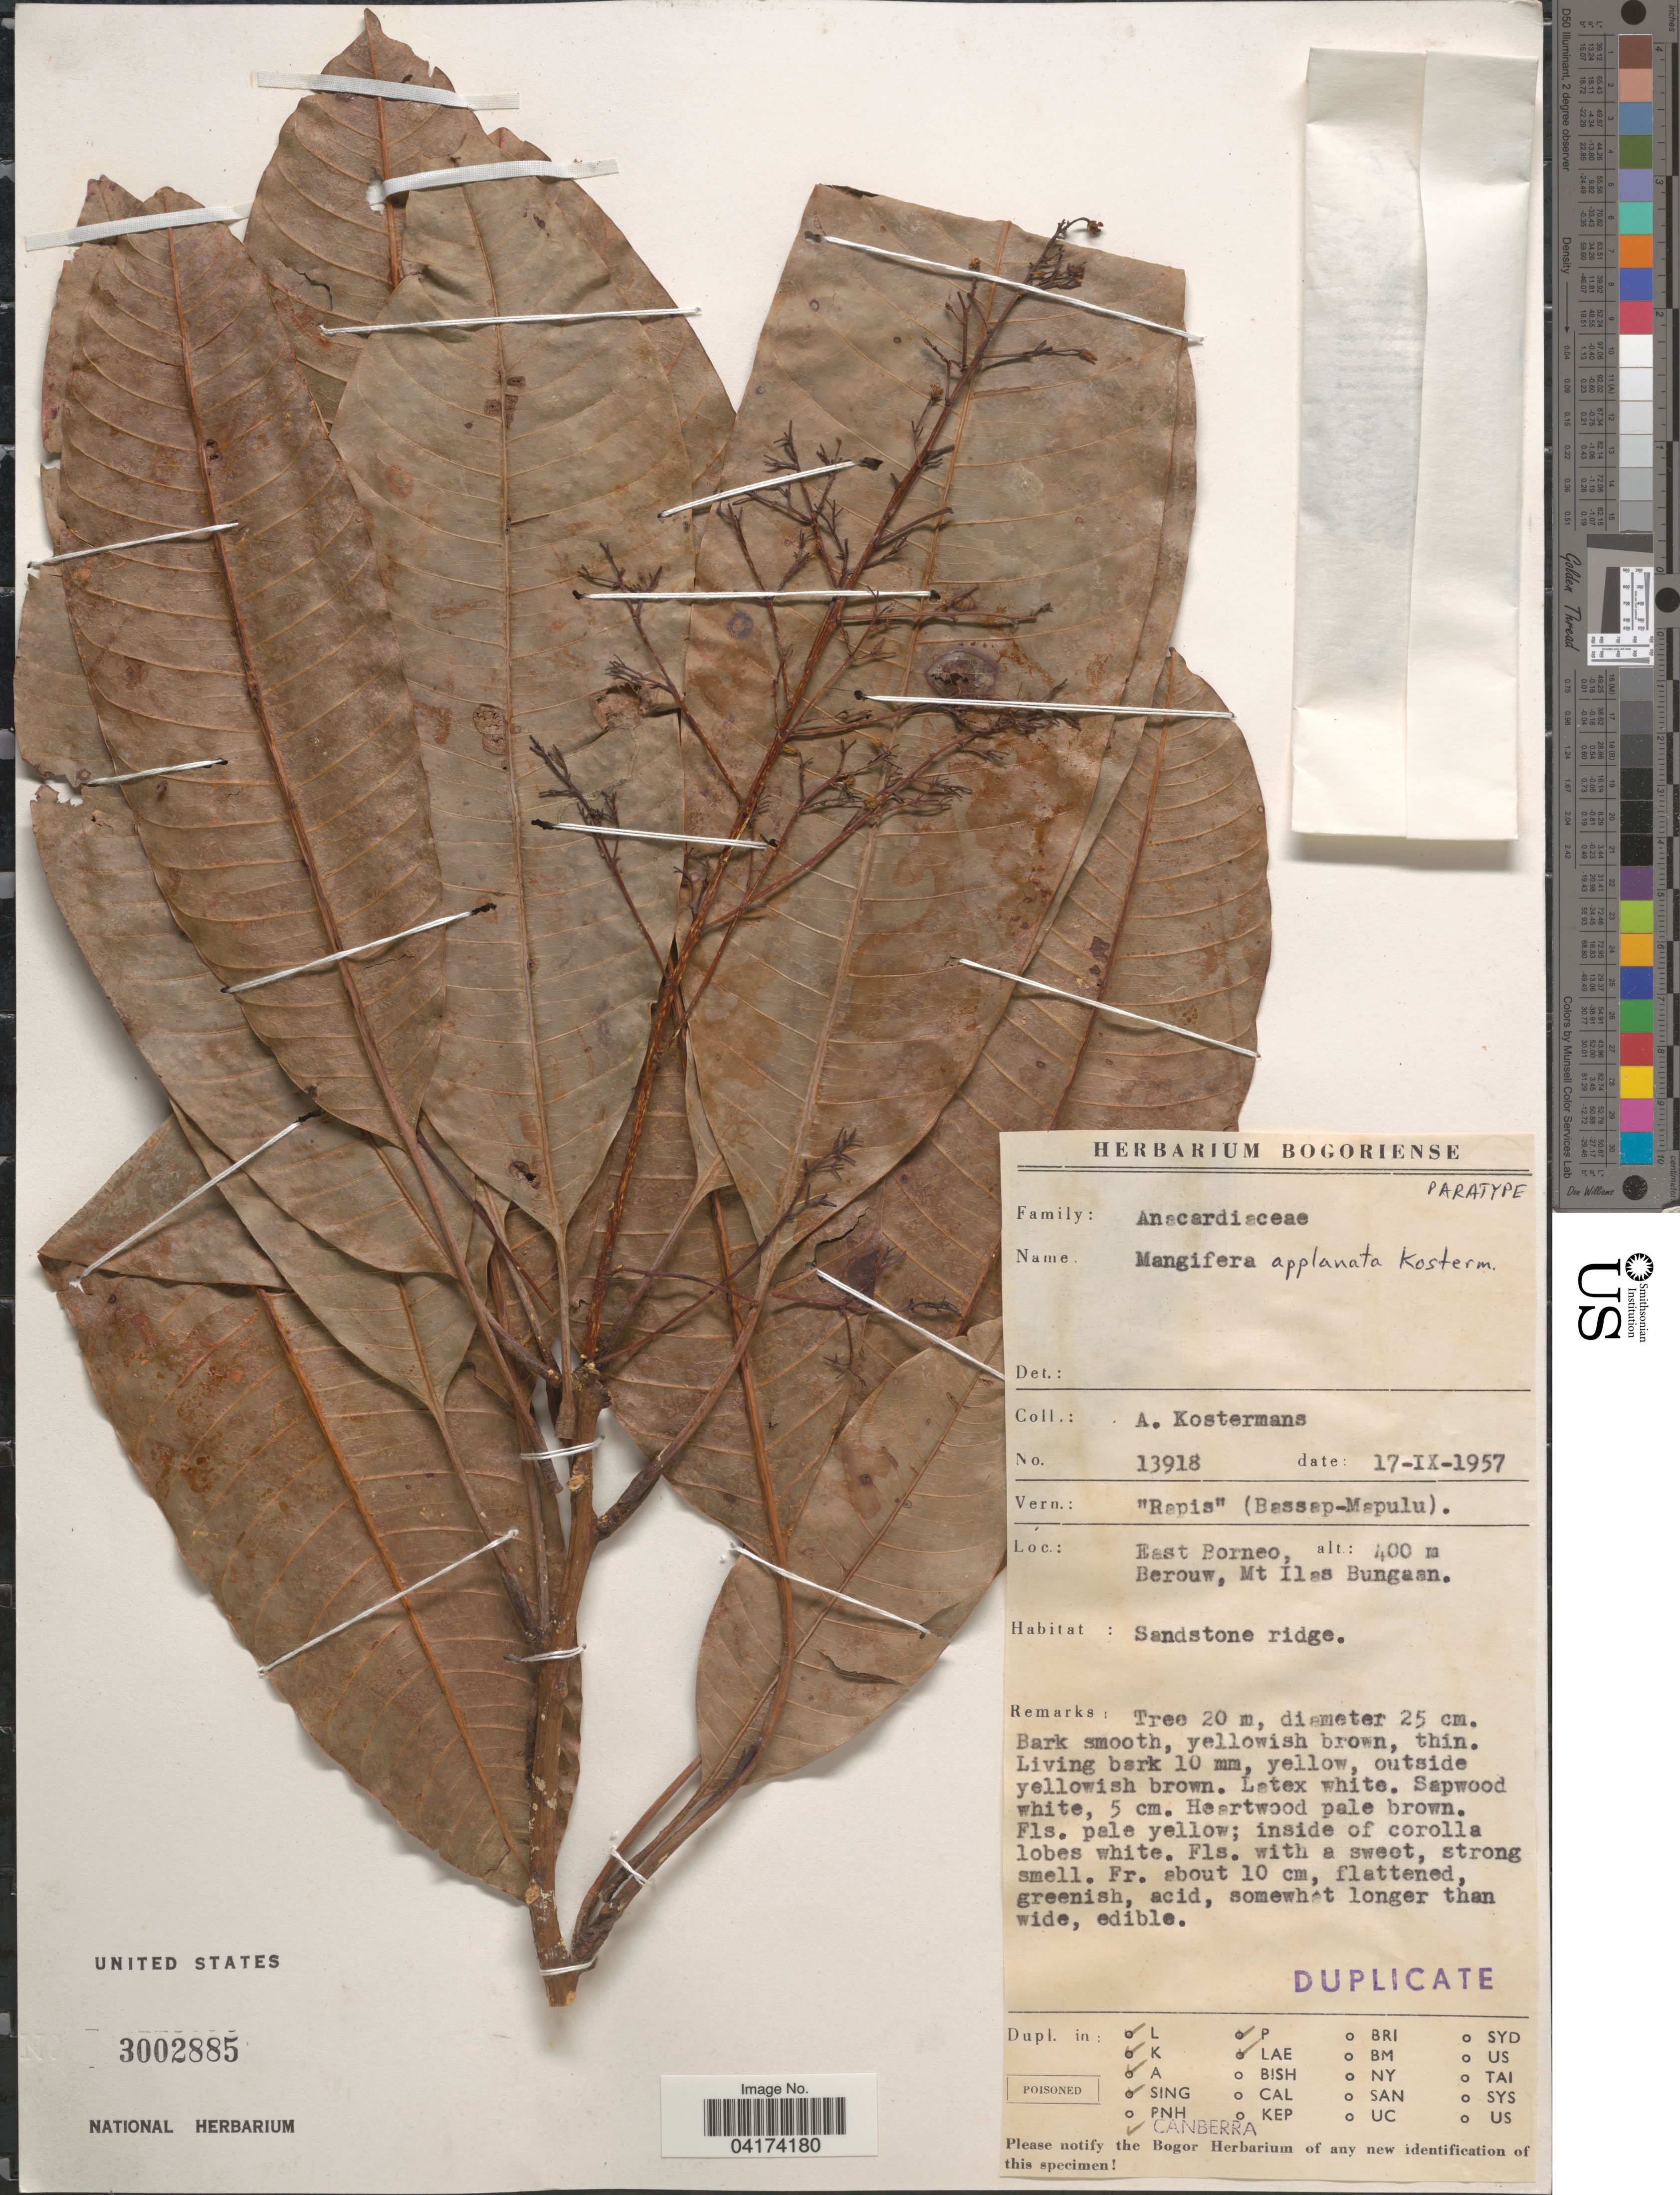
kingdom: Plantae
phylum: Tracheophyta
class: Magnoliopsida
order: Sapindales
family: Anacardiaceae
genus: Mangifera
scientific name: Mangifera applanata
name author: Kosterm.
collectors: A. J. G. Kostermans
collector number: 13918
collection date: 1957-02-17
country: Indonesia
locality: East Borneo, Berouw, Mt Ilas Bungaan.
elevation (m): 400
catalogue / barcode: US 3002885